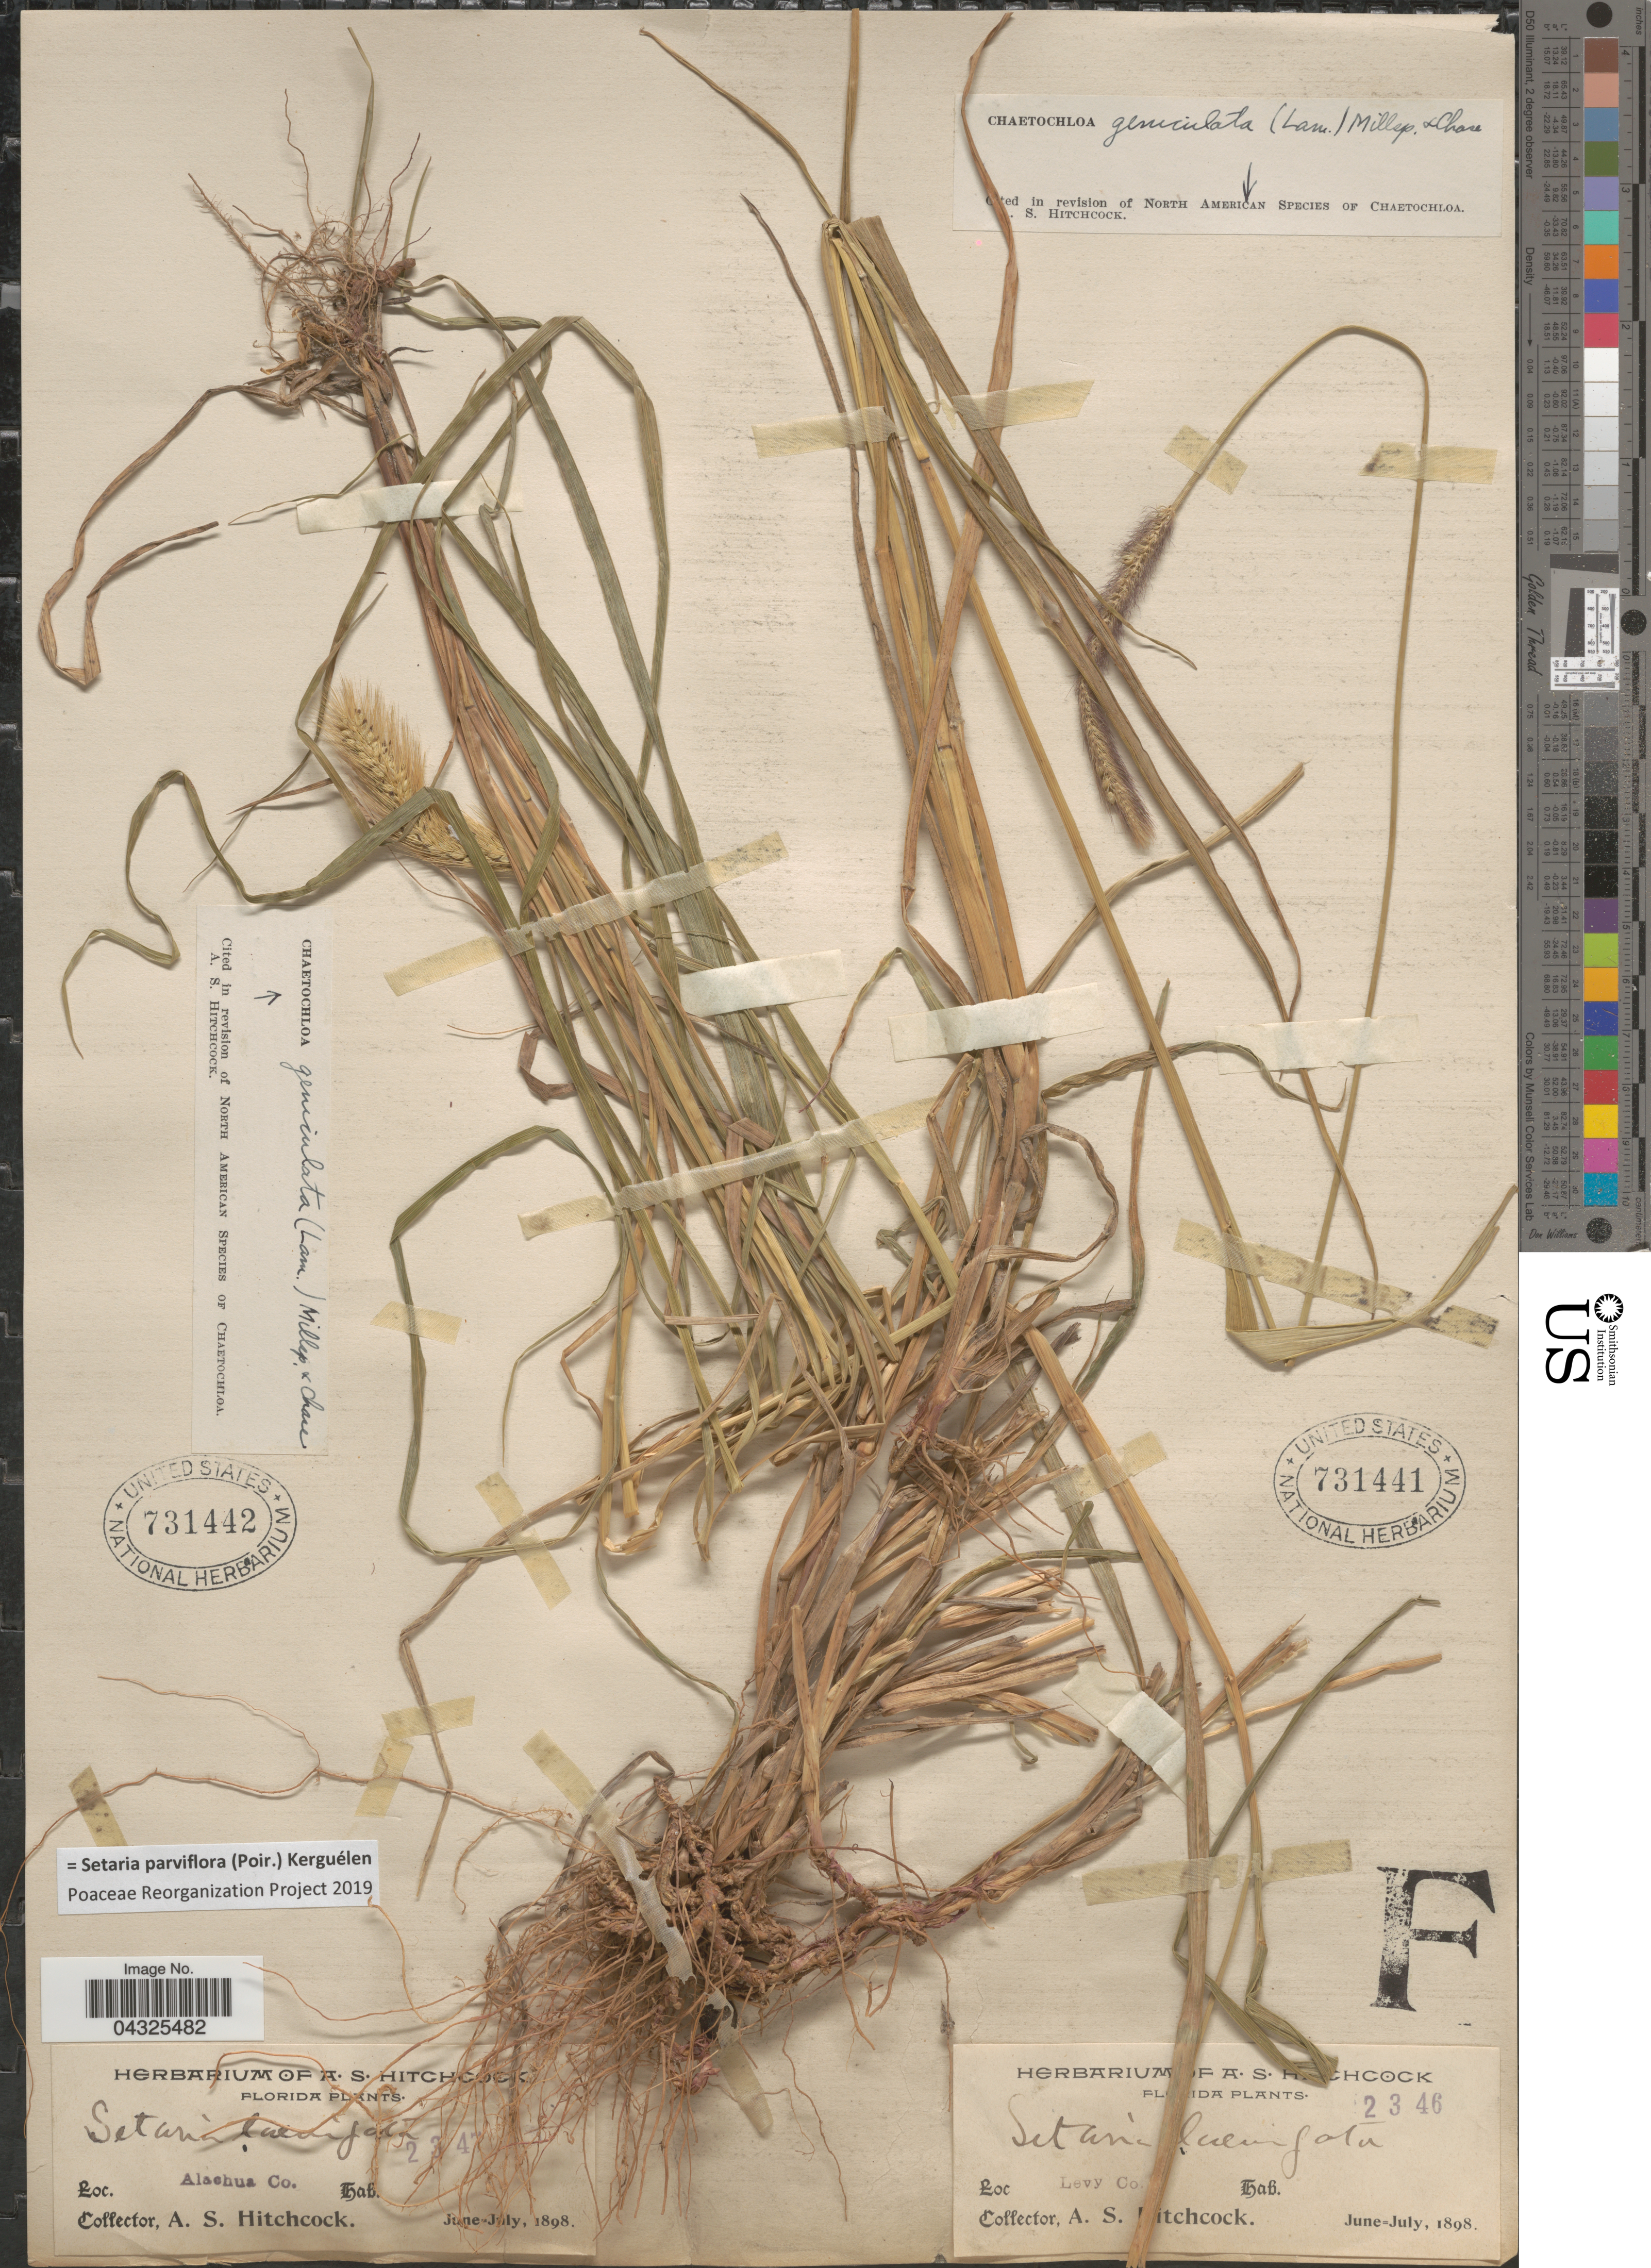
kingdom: Plantae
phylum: Tracheophyta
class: Liliopsida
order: Poales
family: Poaceae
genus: Setaria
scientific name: Setaria parviflora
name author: (Poir.) Kerguélen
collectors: A. S. Hitchcock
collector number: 2347*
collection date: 1898-06/1898-07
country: United States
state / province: Florida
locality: Alachua Co.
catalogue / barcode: US 731442